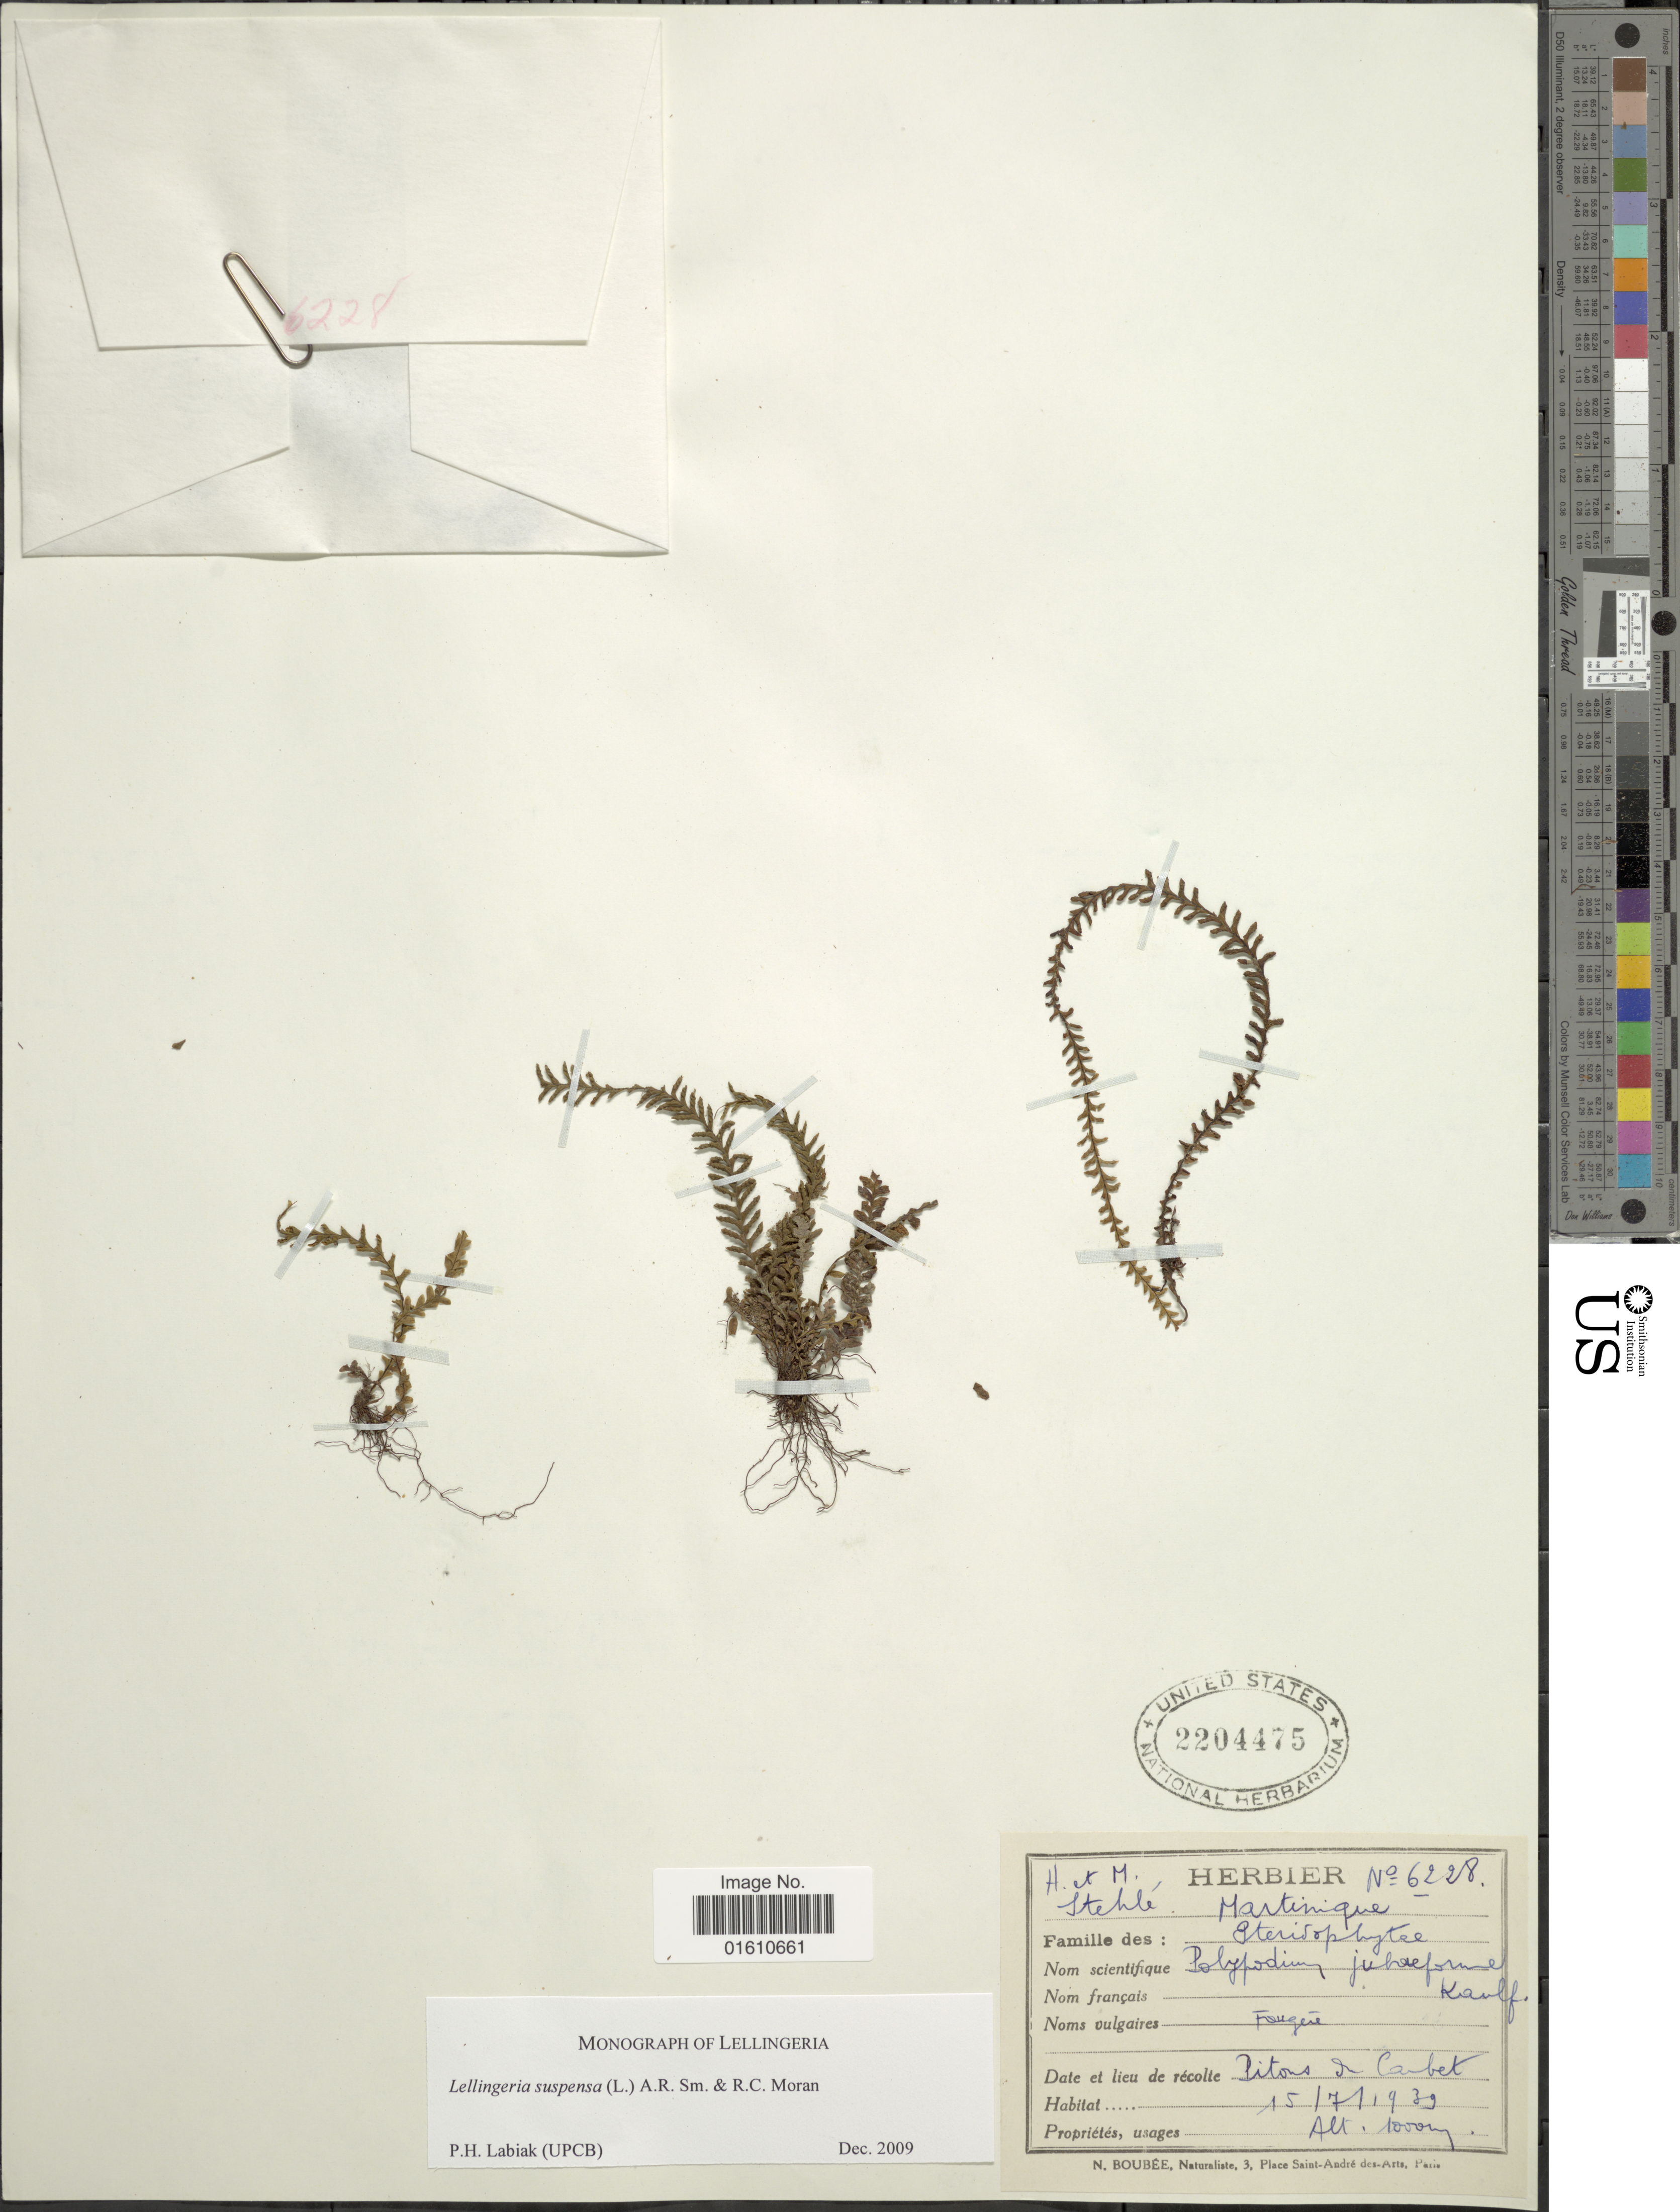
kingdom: Plantae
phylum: Tracheophyta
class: Polypodiopsida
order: Polypodiales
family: Polypodiaceae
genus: Lellingeria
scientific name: Lellingeria suspensa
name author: (L.) A.R. Sm. & R.C. Moran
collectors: H. Stehlé & M. Stehlé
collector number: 6228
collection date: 1939-07-15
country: Martinique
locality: Pitons du Carbet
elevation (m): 1000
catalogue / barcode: US 2204475